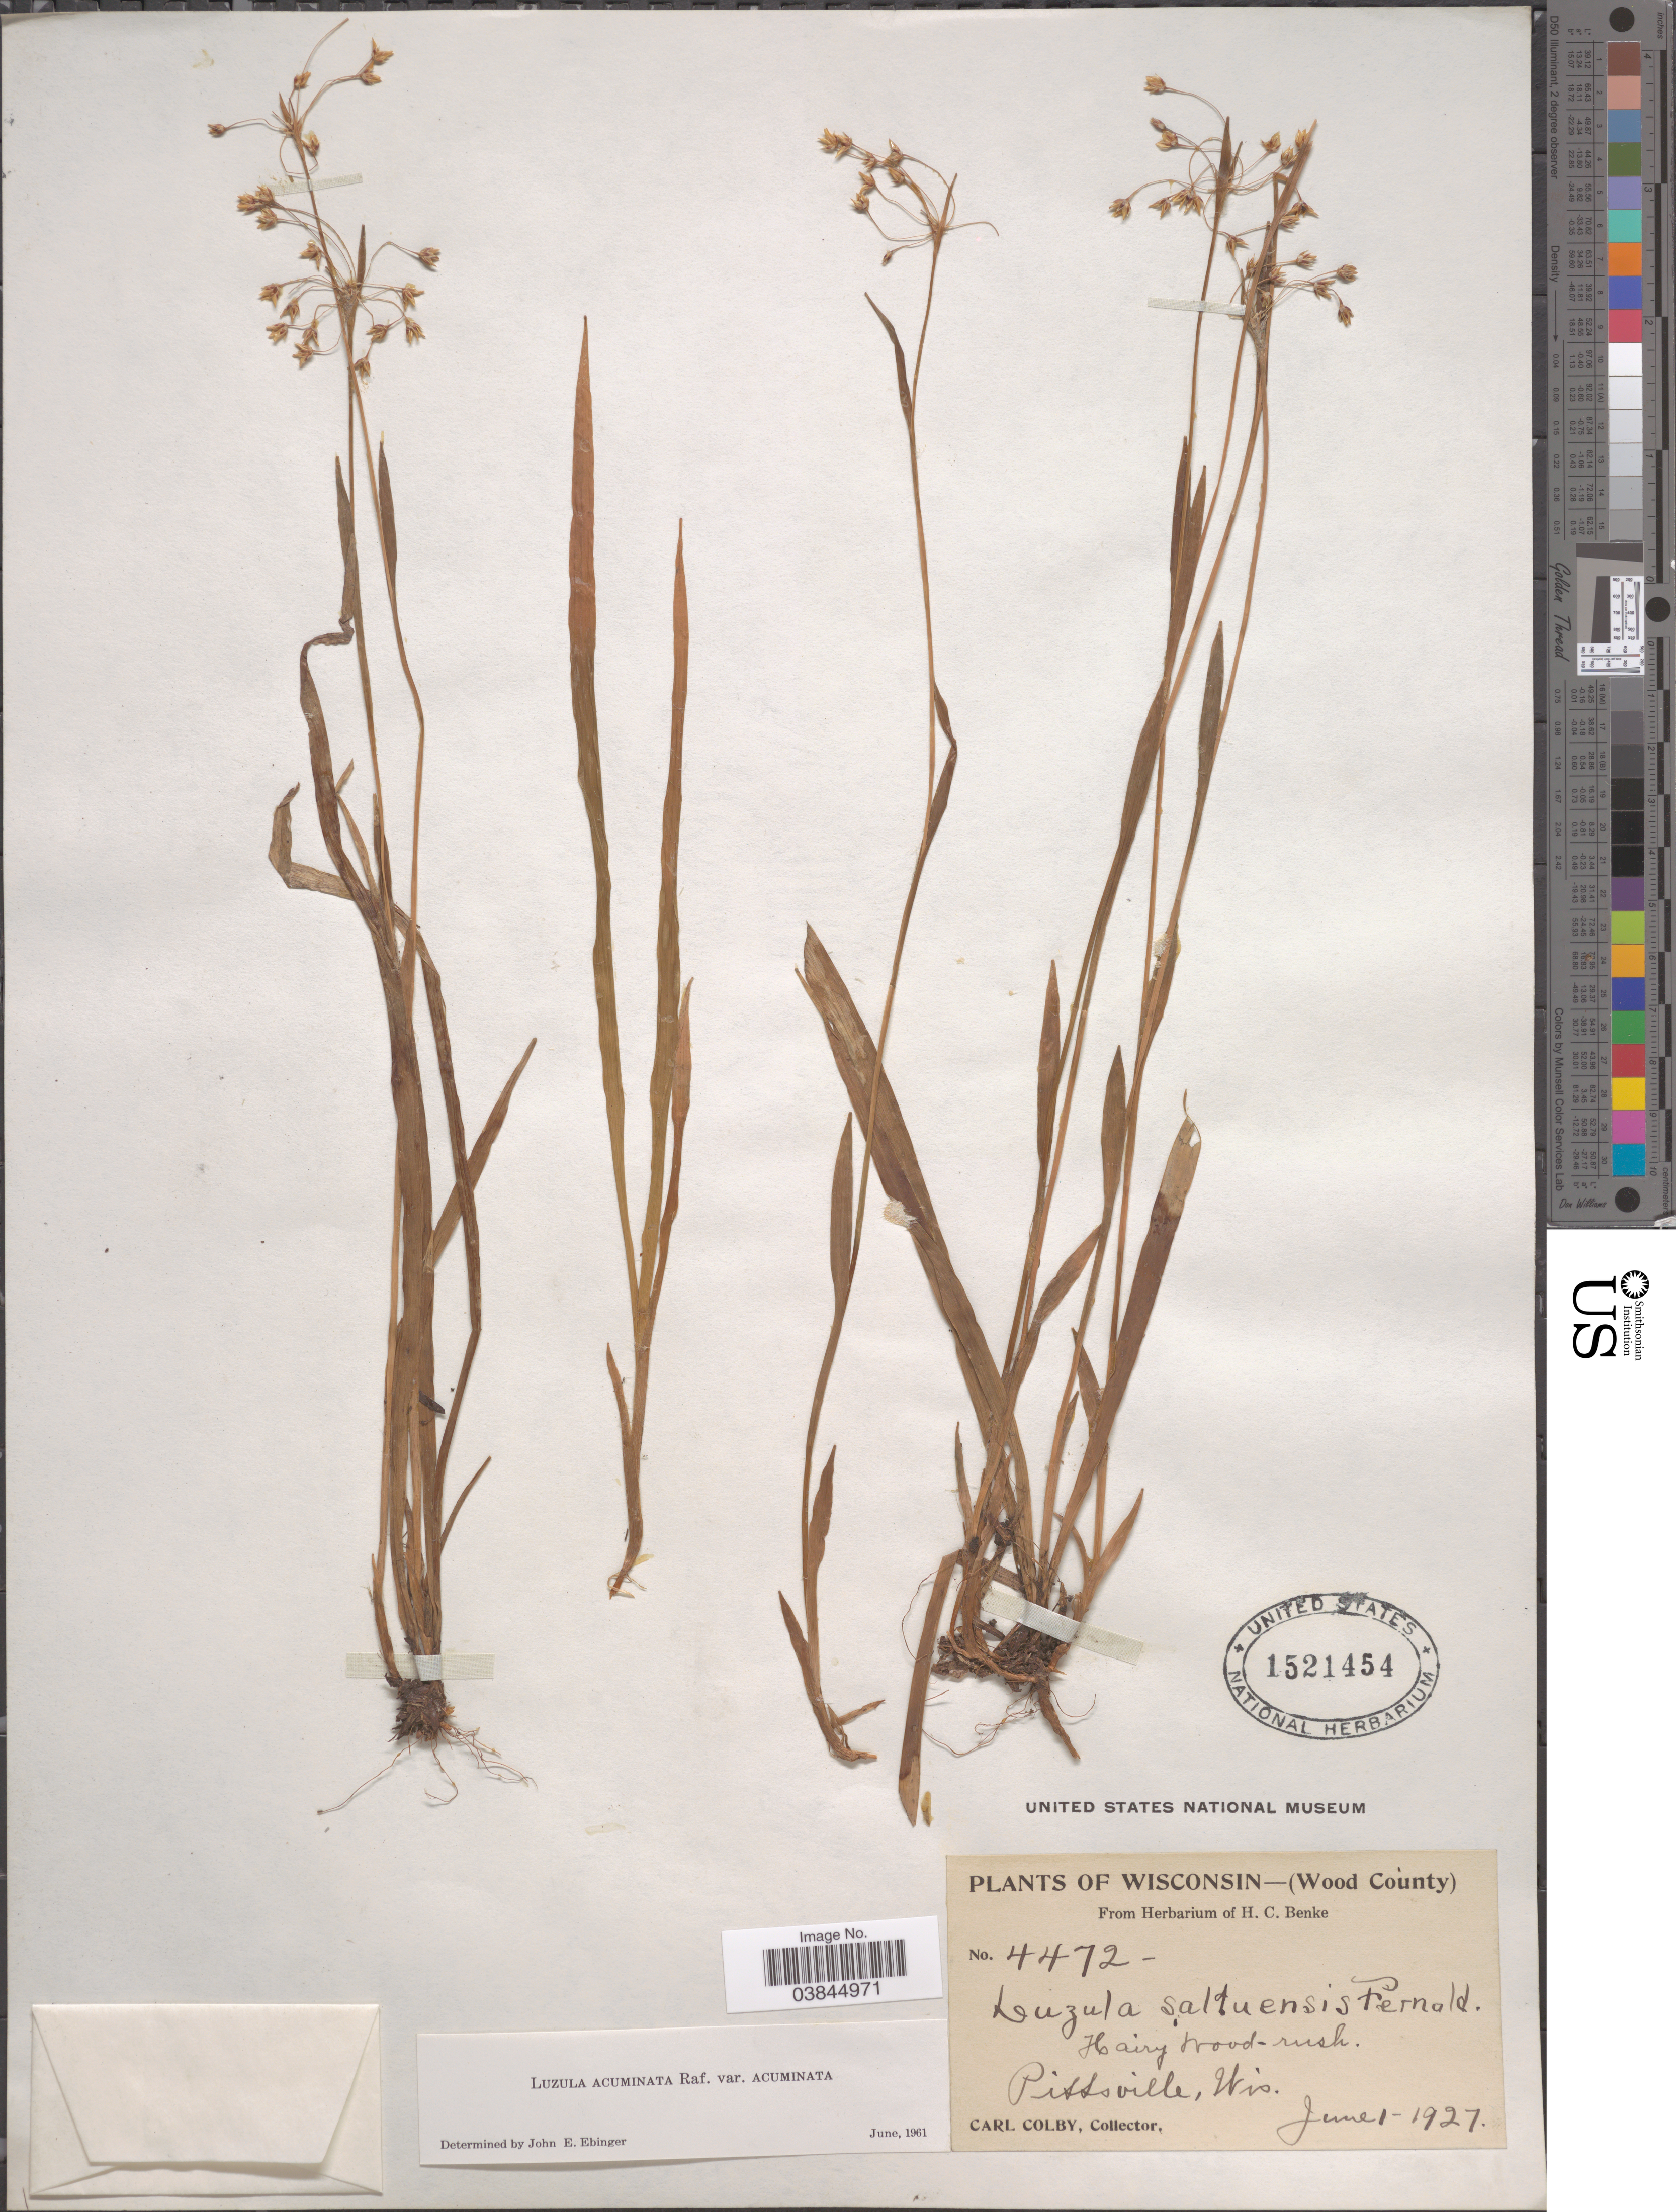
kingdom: Plantae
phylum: Tracheophyta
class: Liliopsida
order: Poales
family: Juncaceae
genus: Luzula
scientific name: Luzula acuminata var. acuminata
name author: Raf.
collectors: C. Colby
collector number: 4472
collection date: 1927-06-01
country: United States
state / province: Wisconsin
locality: Wood County. Pittsville.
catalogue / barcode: US 1521454